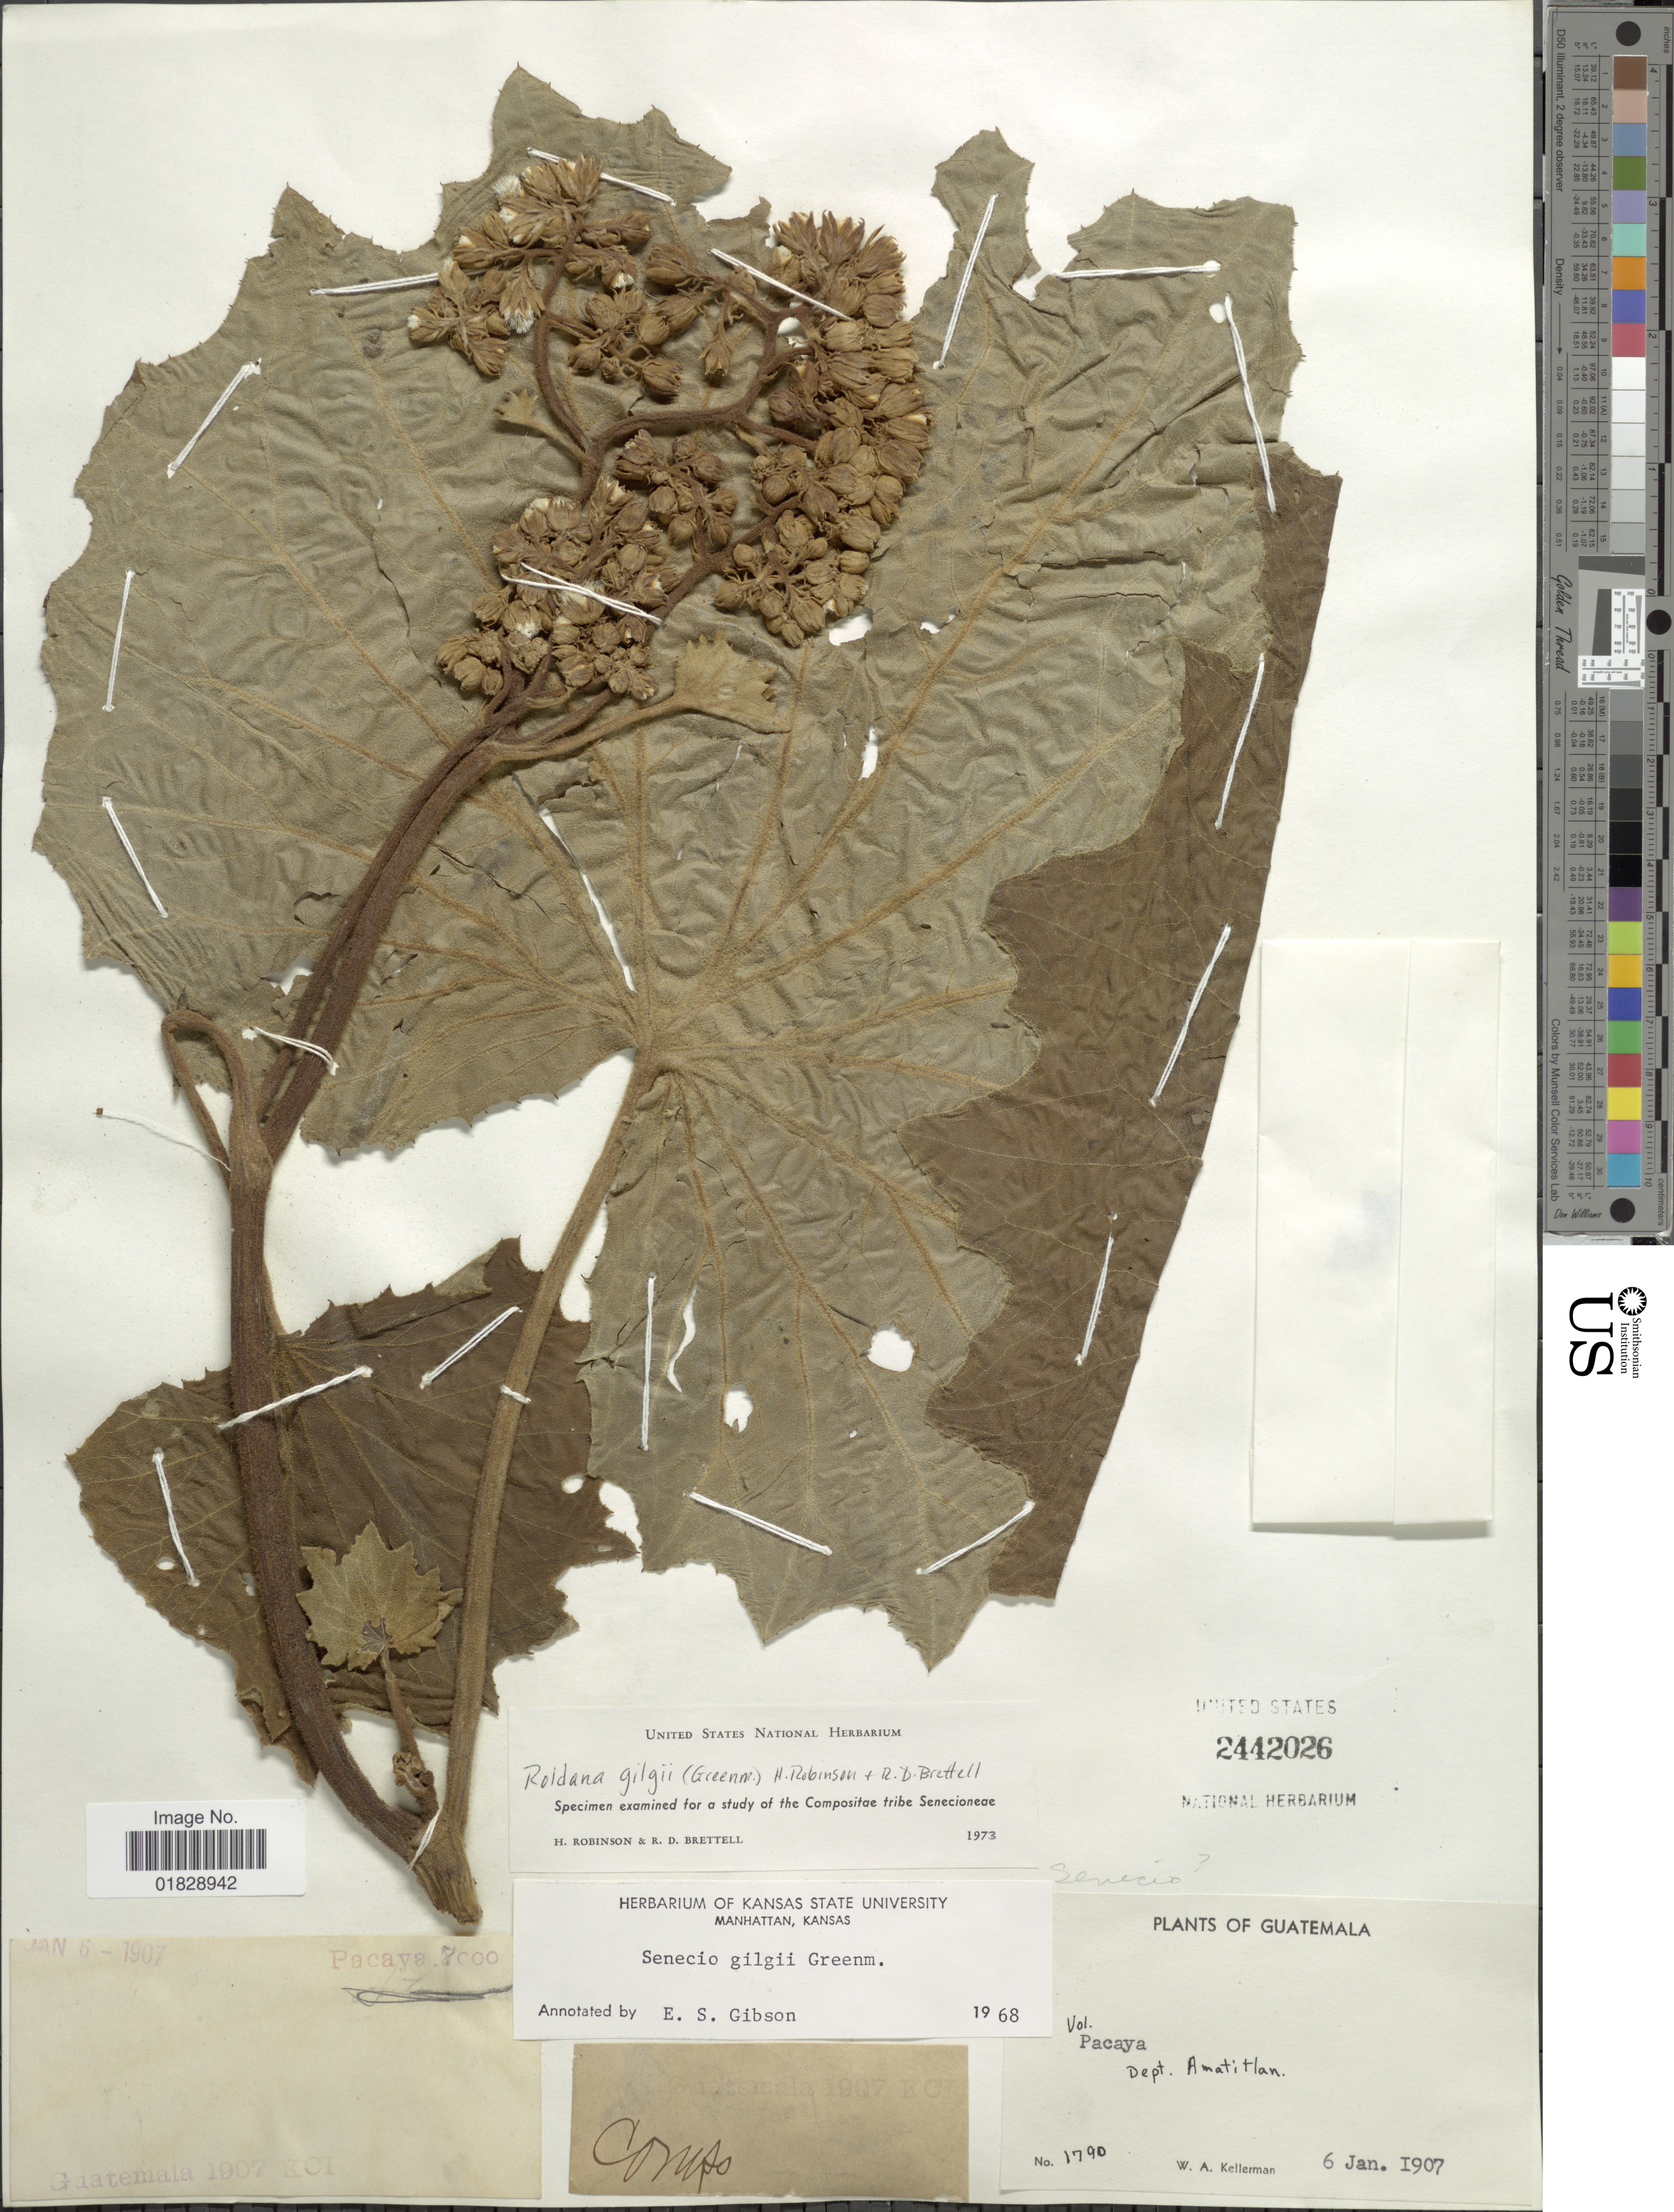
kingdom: Plantae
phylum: Tracheophyta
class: Magnoliopsida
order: Asterales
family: Asteraceae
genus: Roldana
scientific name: Roldana gilgii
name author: (Greenm.) H. Rob. & Brettell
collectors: W. Kellerman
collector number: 1790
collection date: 1907-01-06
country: Guatemala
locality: Vol. Pacaya. Dept. Amatitlan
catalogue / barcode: US 2442026